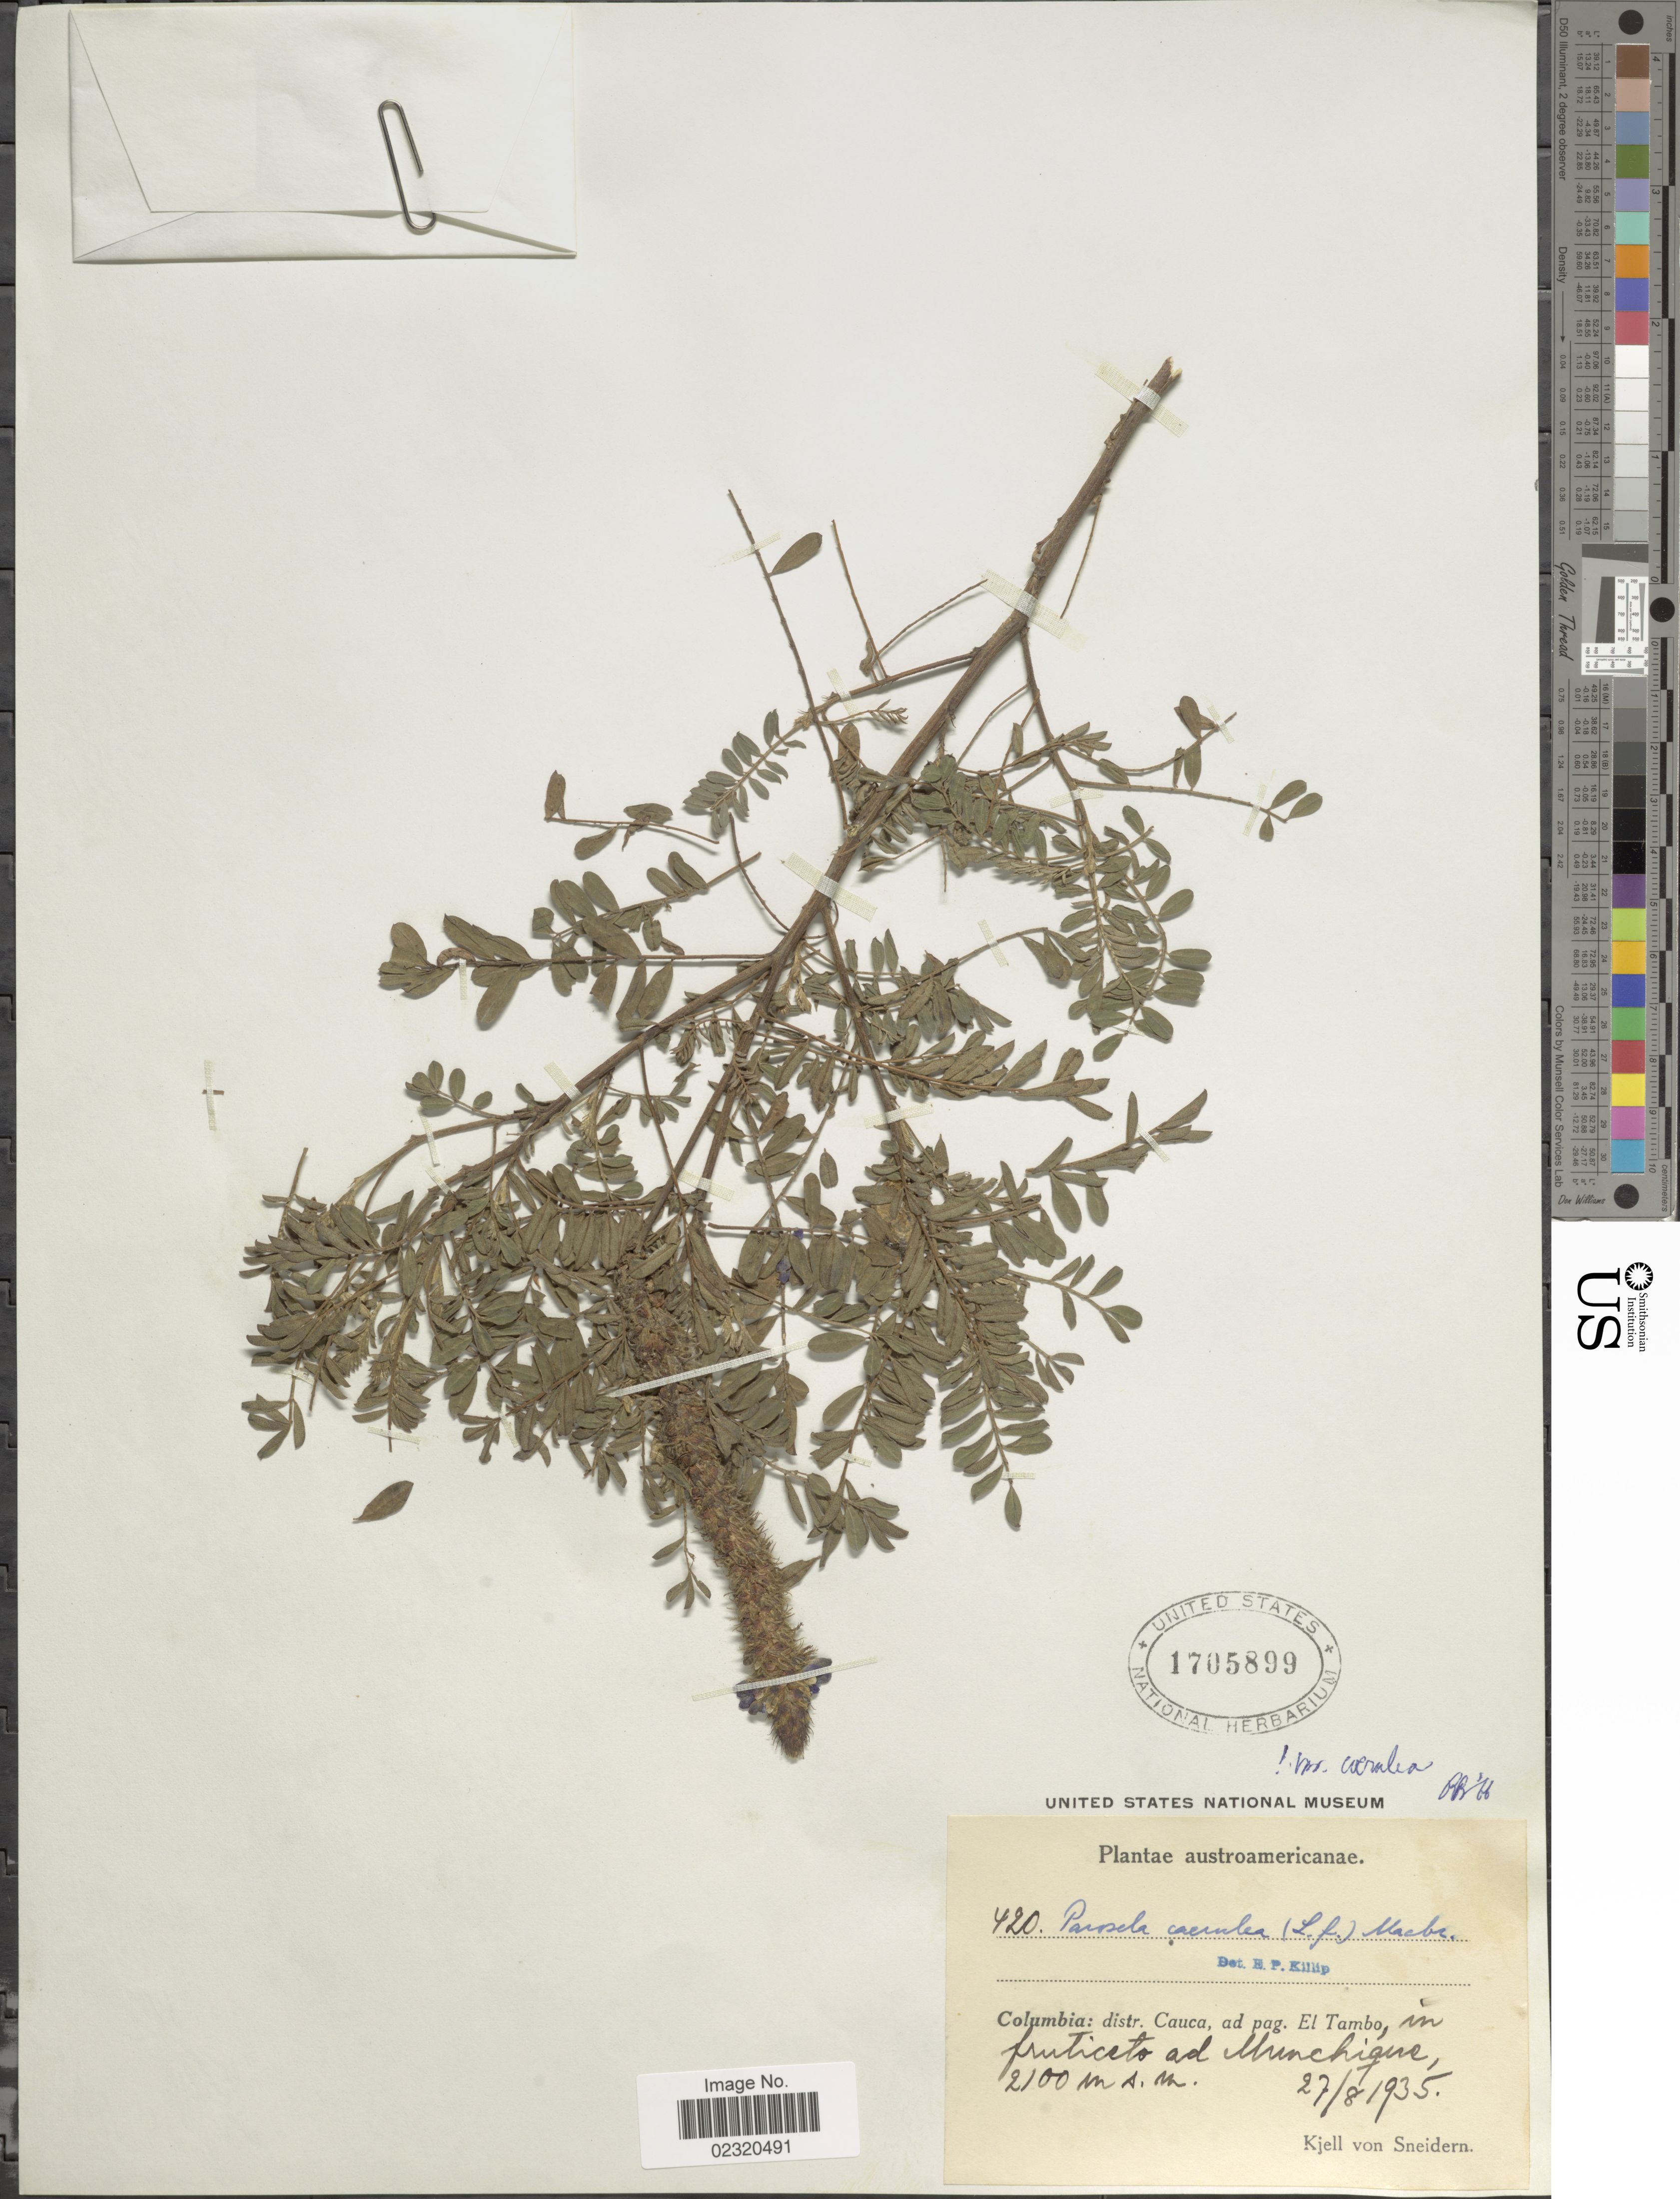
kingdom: Plantae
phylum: Tracheophyta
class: Magnoliopsida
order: Fabales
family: Fabaceae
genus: Dalea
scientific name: Dalea coerulea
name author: (L. f.) Schinz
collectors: K. von Sneidern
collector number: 420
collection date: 1935-08-27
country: Colombia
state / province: Cauca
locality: Ad pag. El Tambo, ad Munchique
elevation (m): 2100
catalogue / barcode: US 1705899